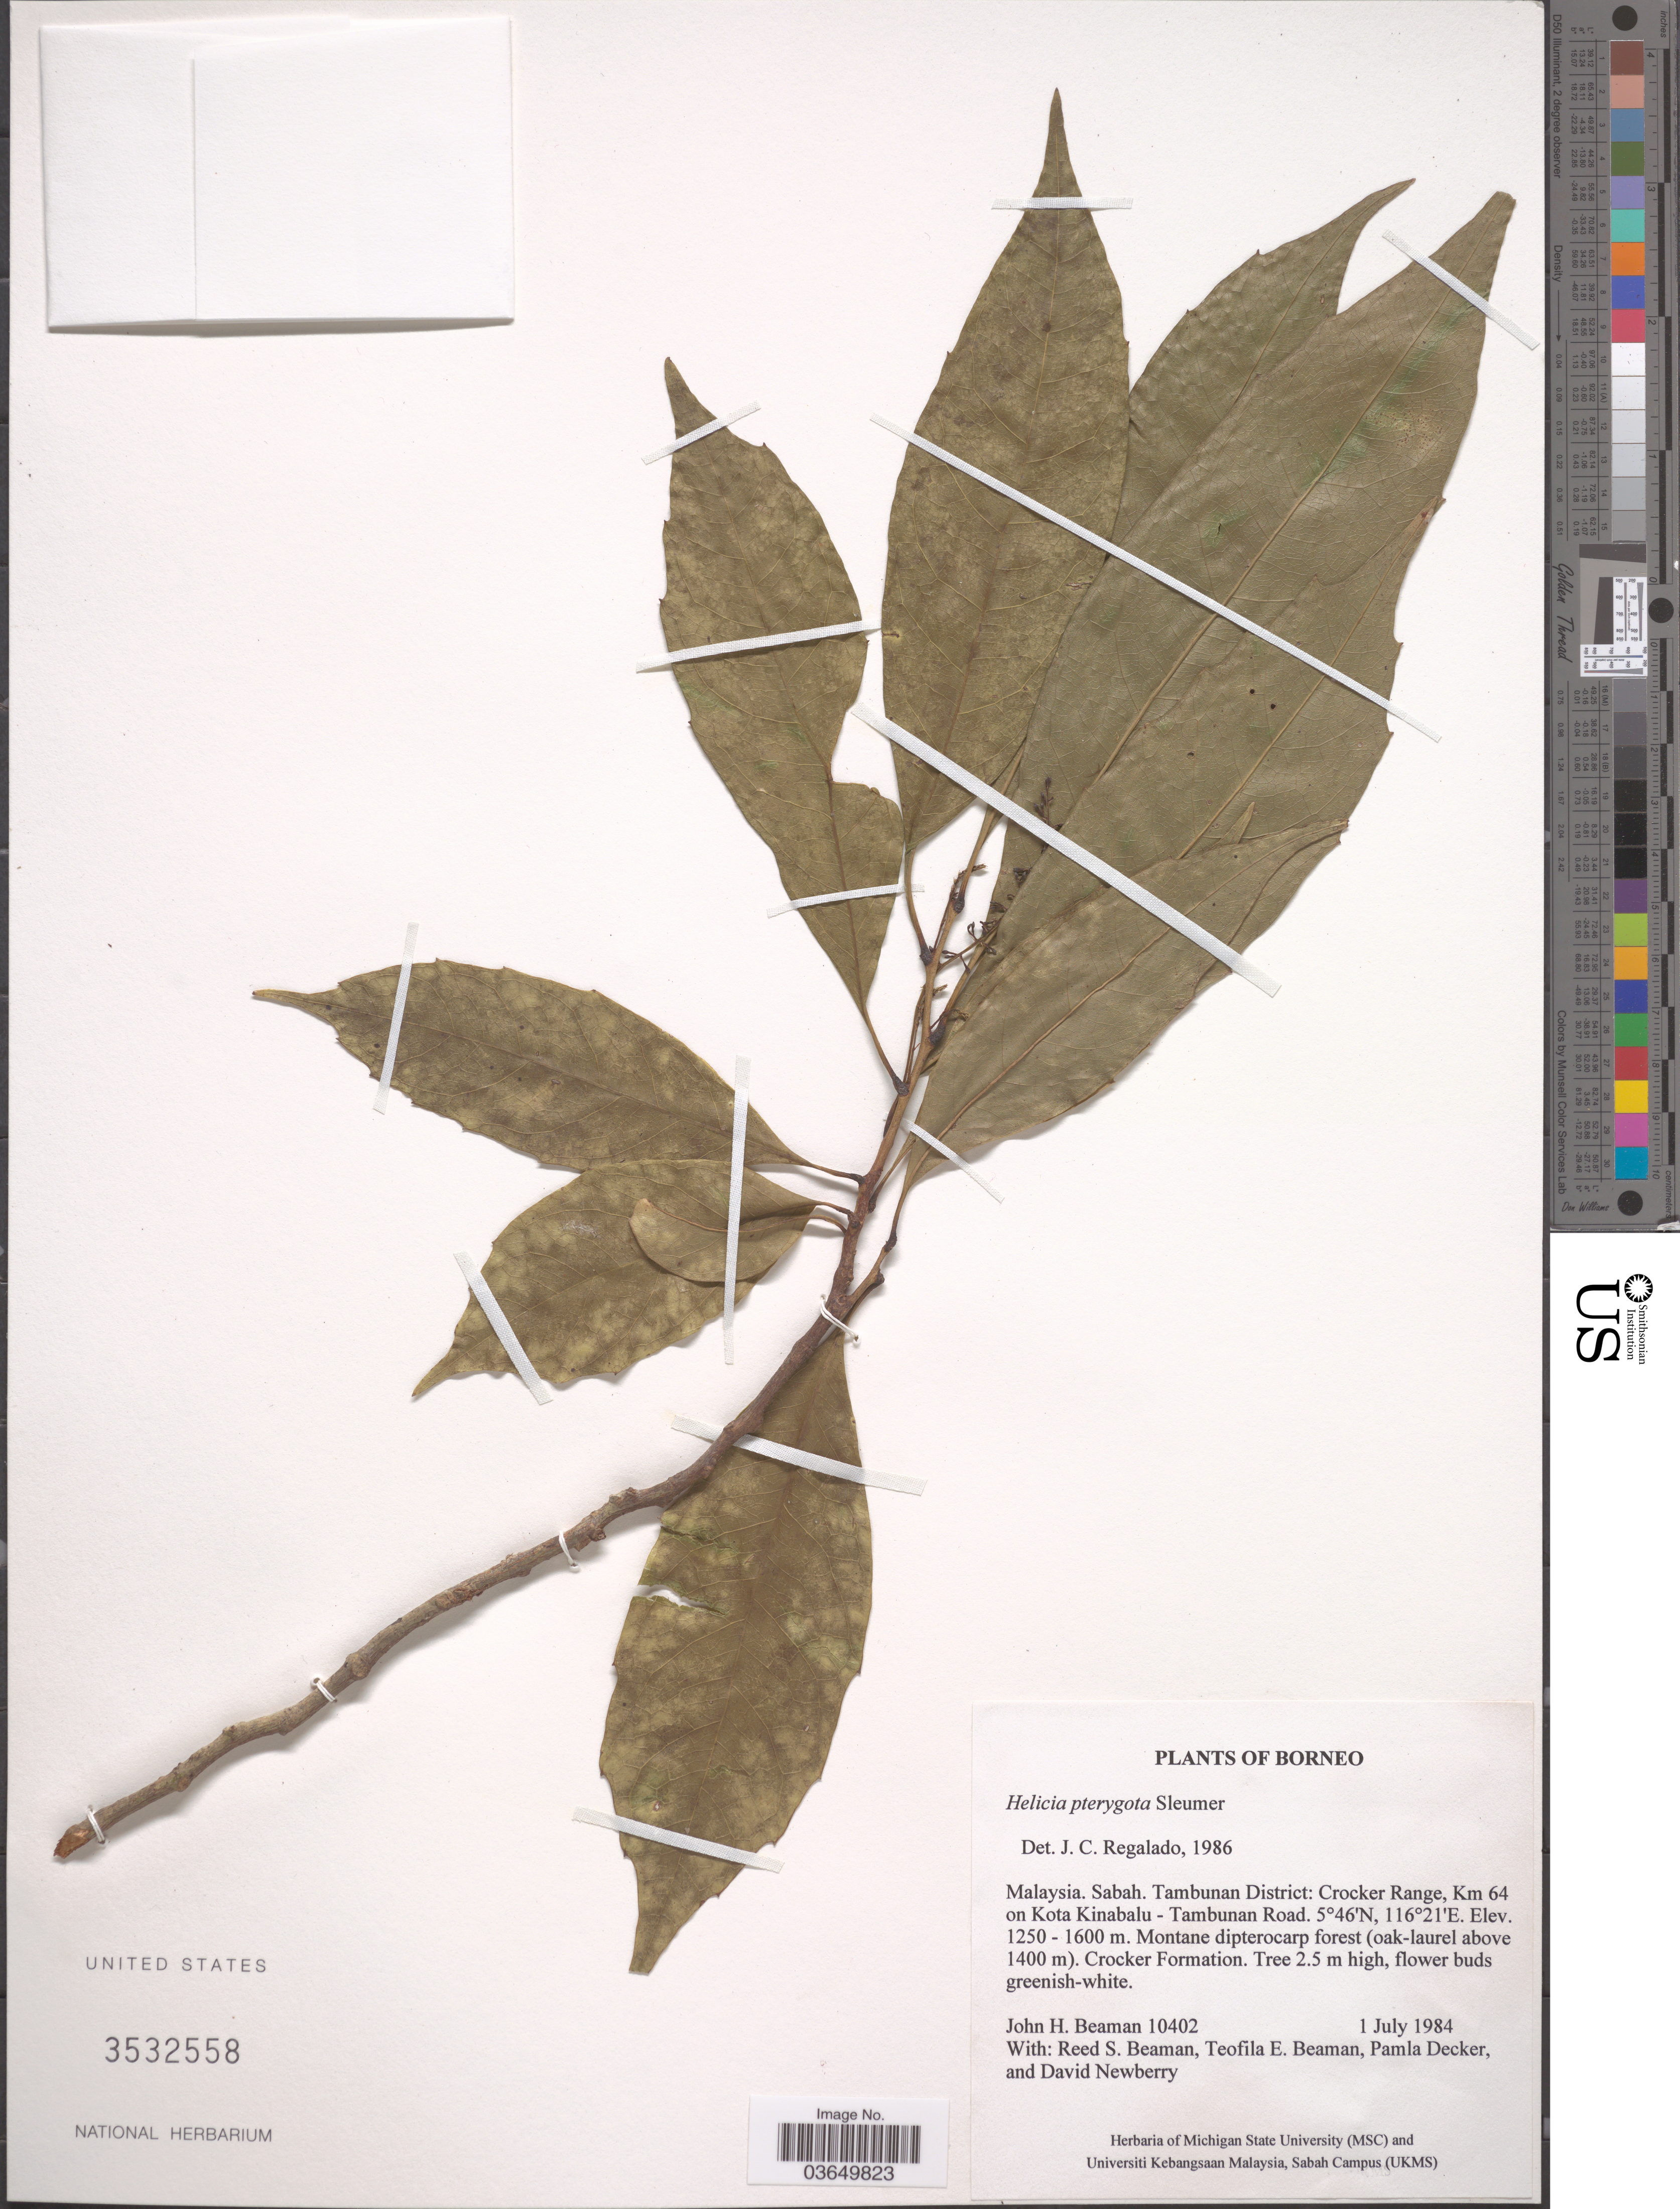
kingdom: Plantae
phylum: Tracheophyta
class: Magnoliopsida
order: Proteales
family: Proteaceae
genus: Helicia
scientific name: Helicia pterygota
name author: Sleumer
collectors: J. H. Beaman, R. S. Beaman, T. E. Beaman, P. Decker & D. Newberry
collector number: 10402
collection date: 1984-07-01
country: Malaysia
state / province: Sabah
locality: Borneo. Tambunan District: Crocker Range, Km 64 on Kota Kinabalu - Tambunan Road.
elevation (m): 1250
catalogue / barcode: US 3532558